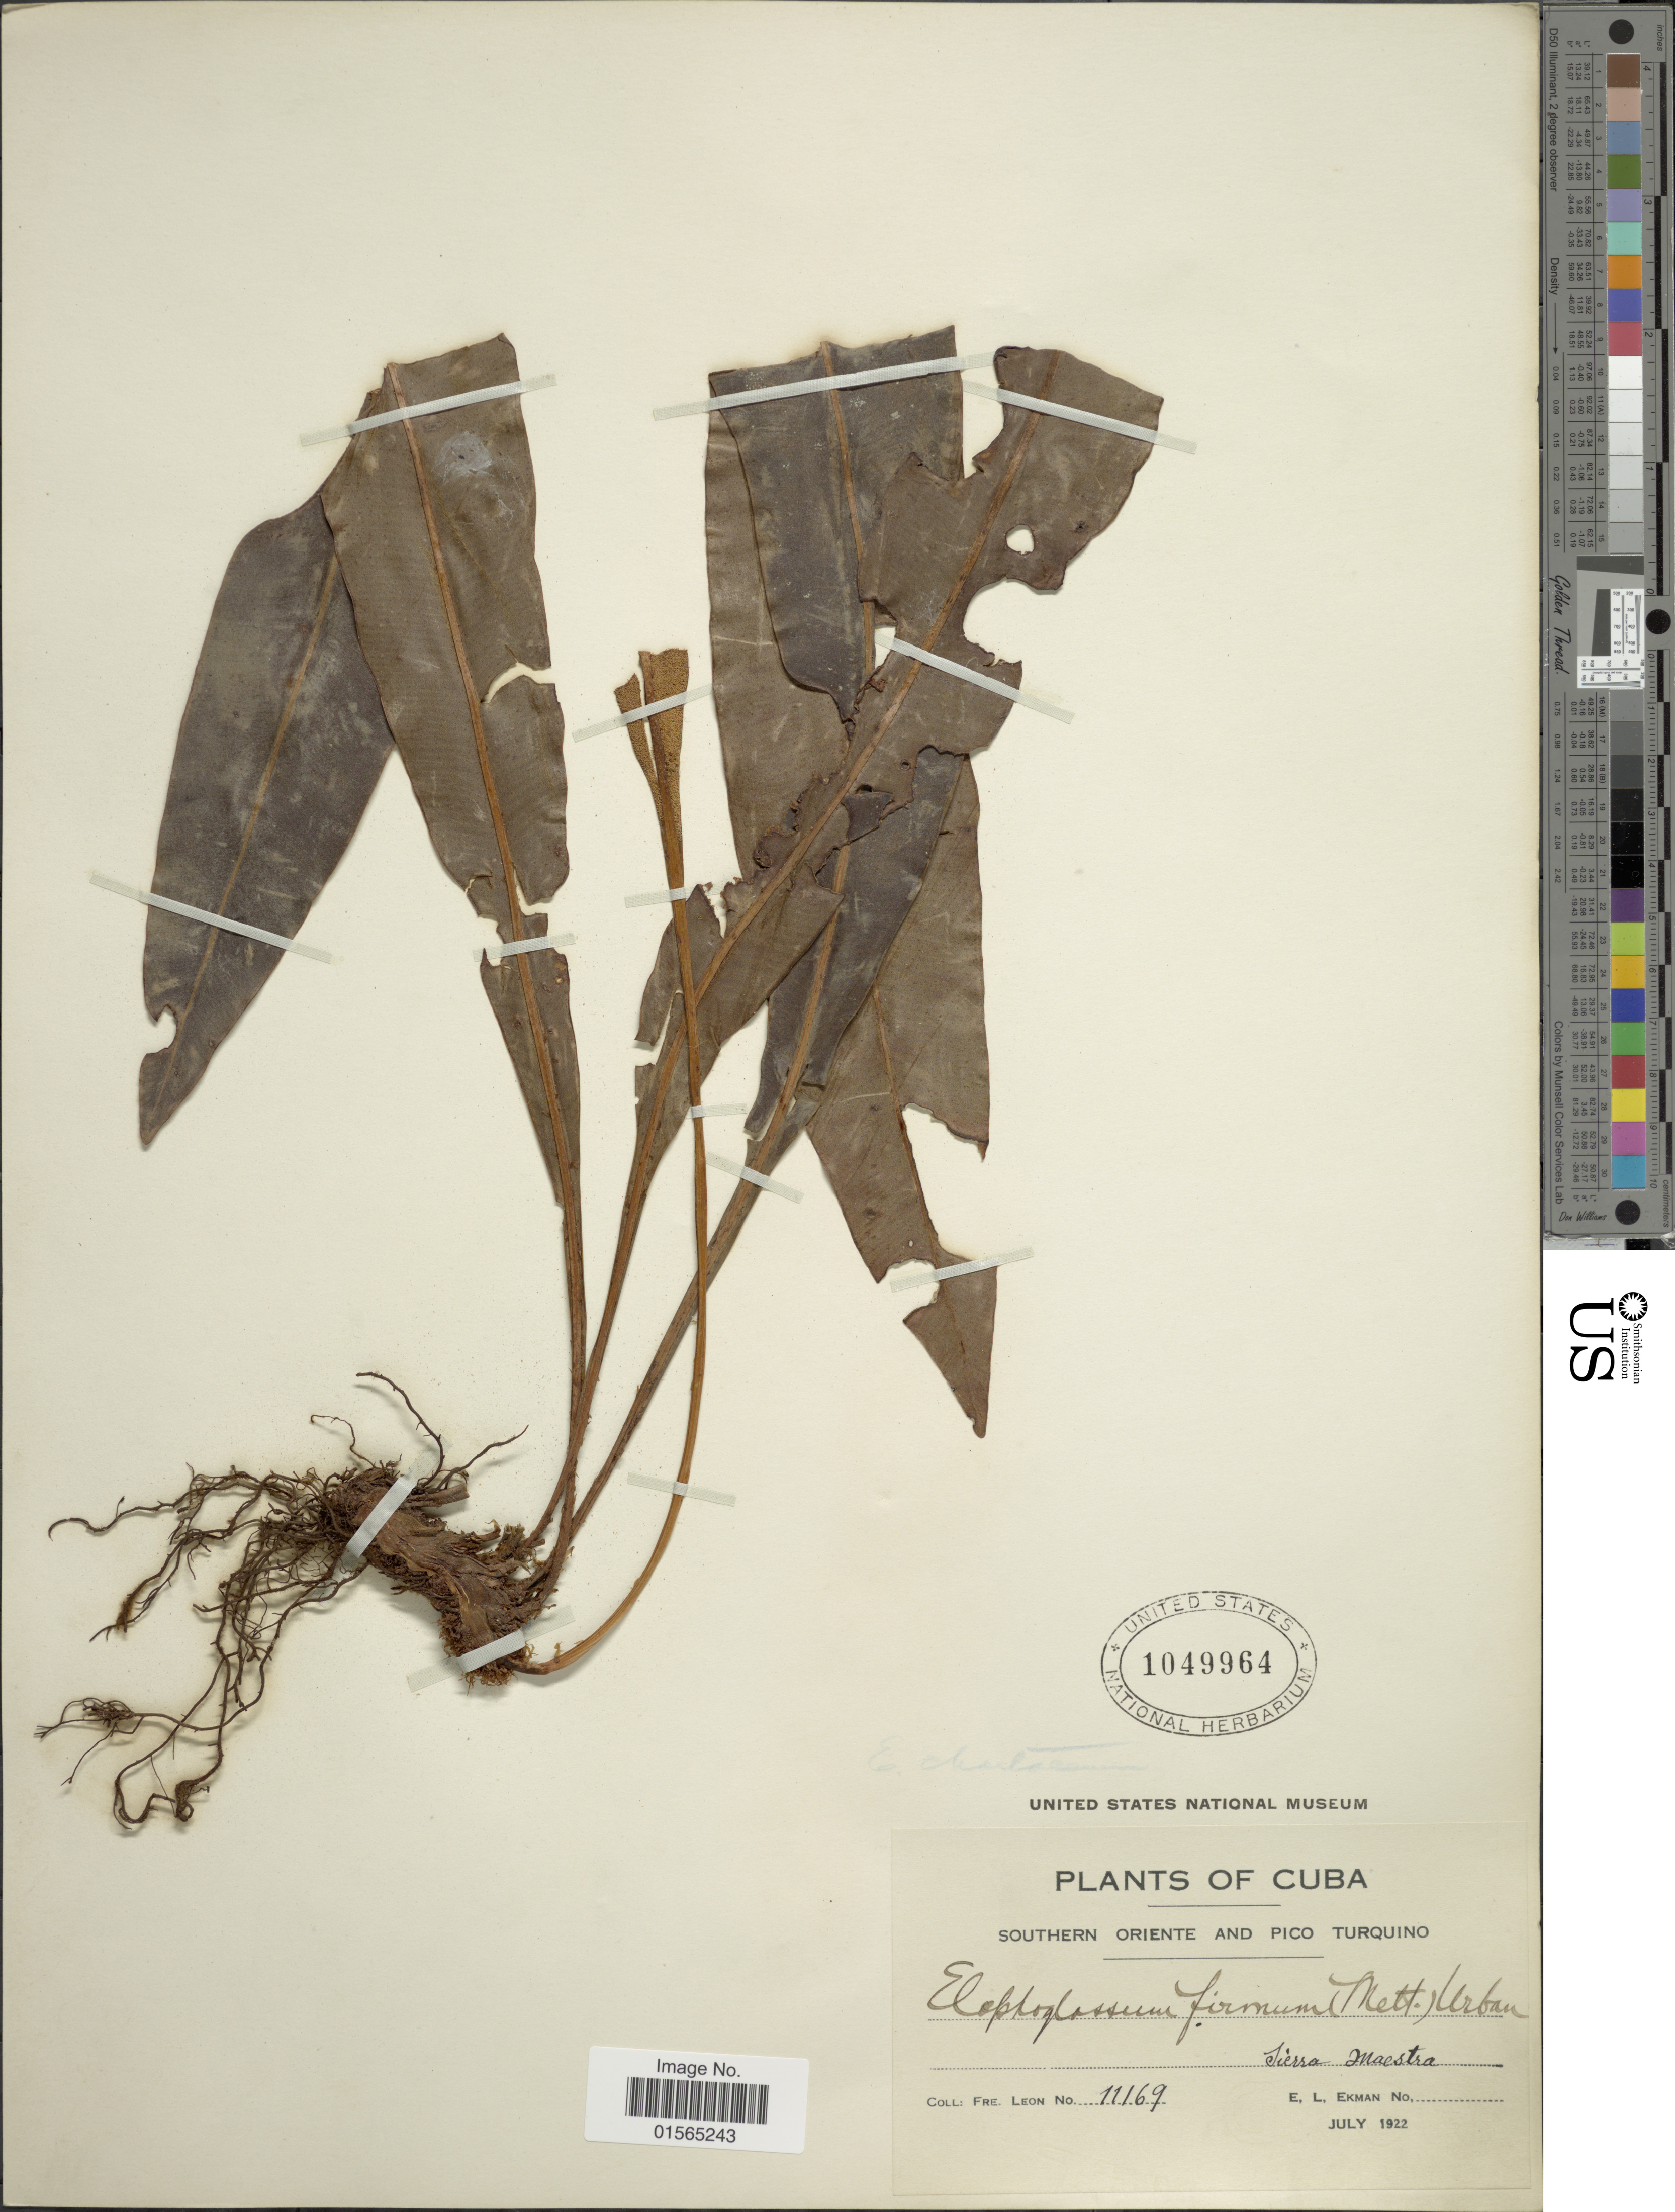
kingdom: Plantae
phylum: Tracheophyta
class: Polypodiopsida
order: Polypodiales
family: Dryopteridaceae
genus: Elaphoglossum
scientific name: Elaphoglossum chartaceum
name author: (Baker ex Jenman) C. Chr.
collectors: Bro. León & E. L. Ekman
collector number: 11169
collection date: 1922-07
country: Cuba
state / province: Oriente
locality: Southern Oriente and Pico Turquino, Sierra Meastra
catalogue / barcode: US 1049964